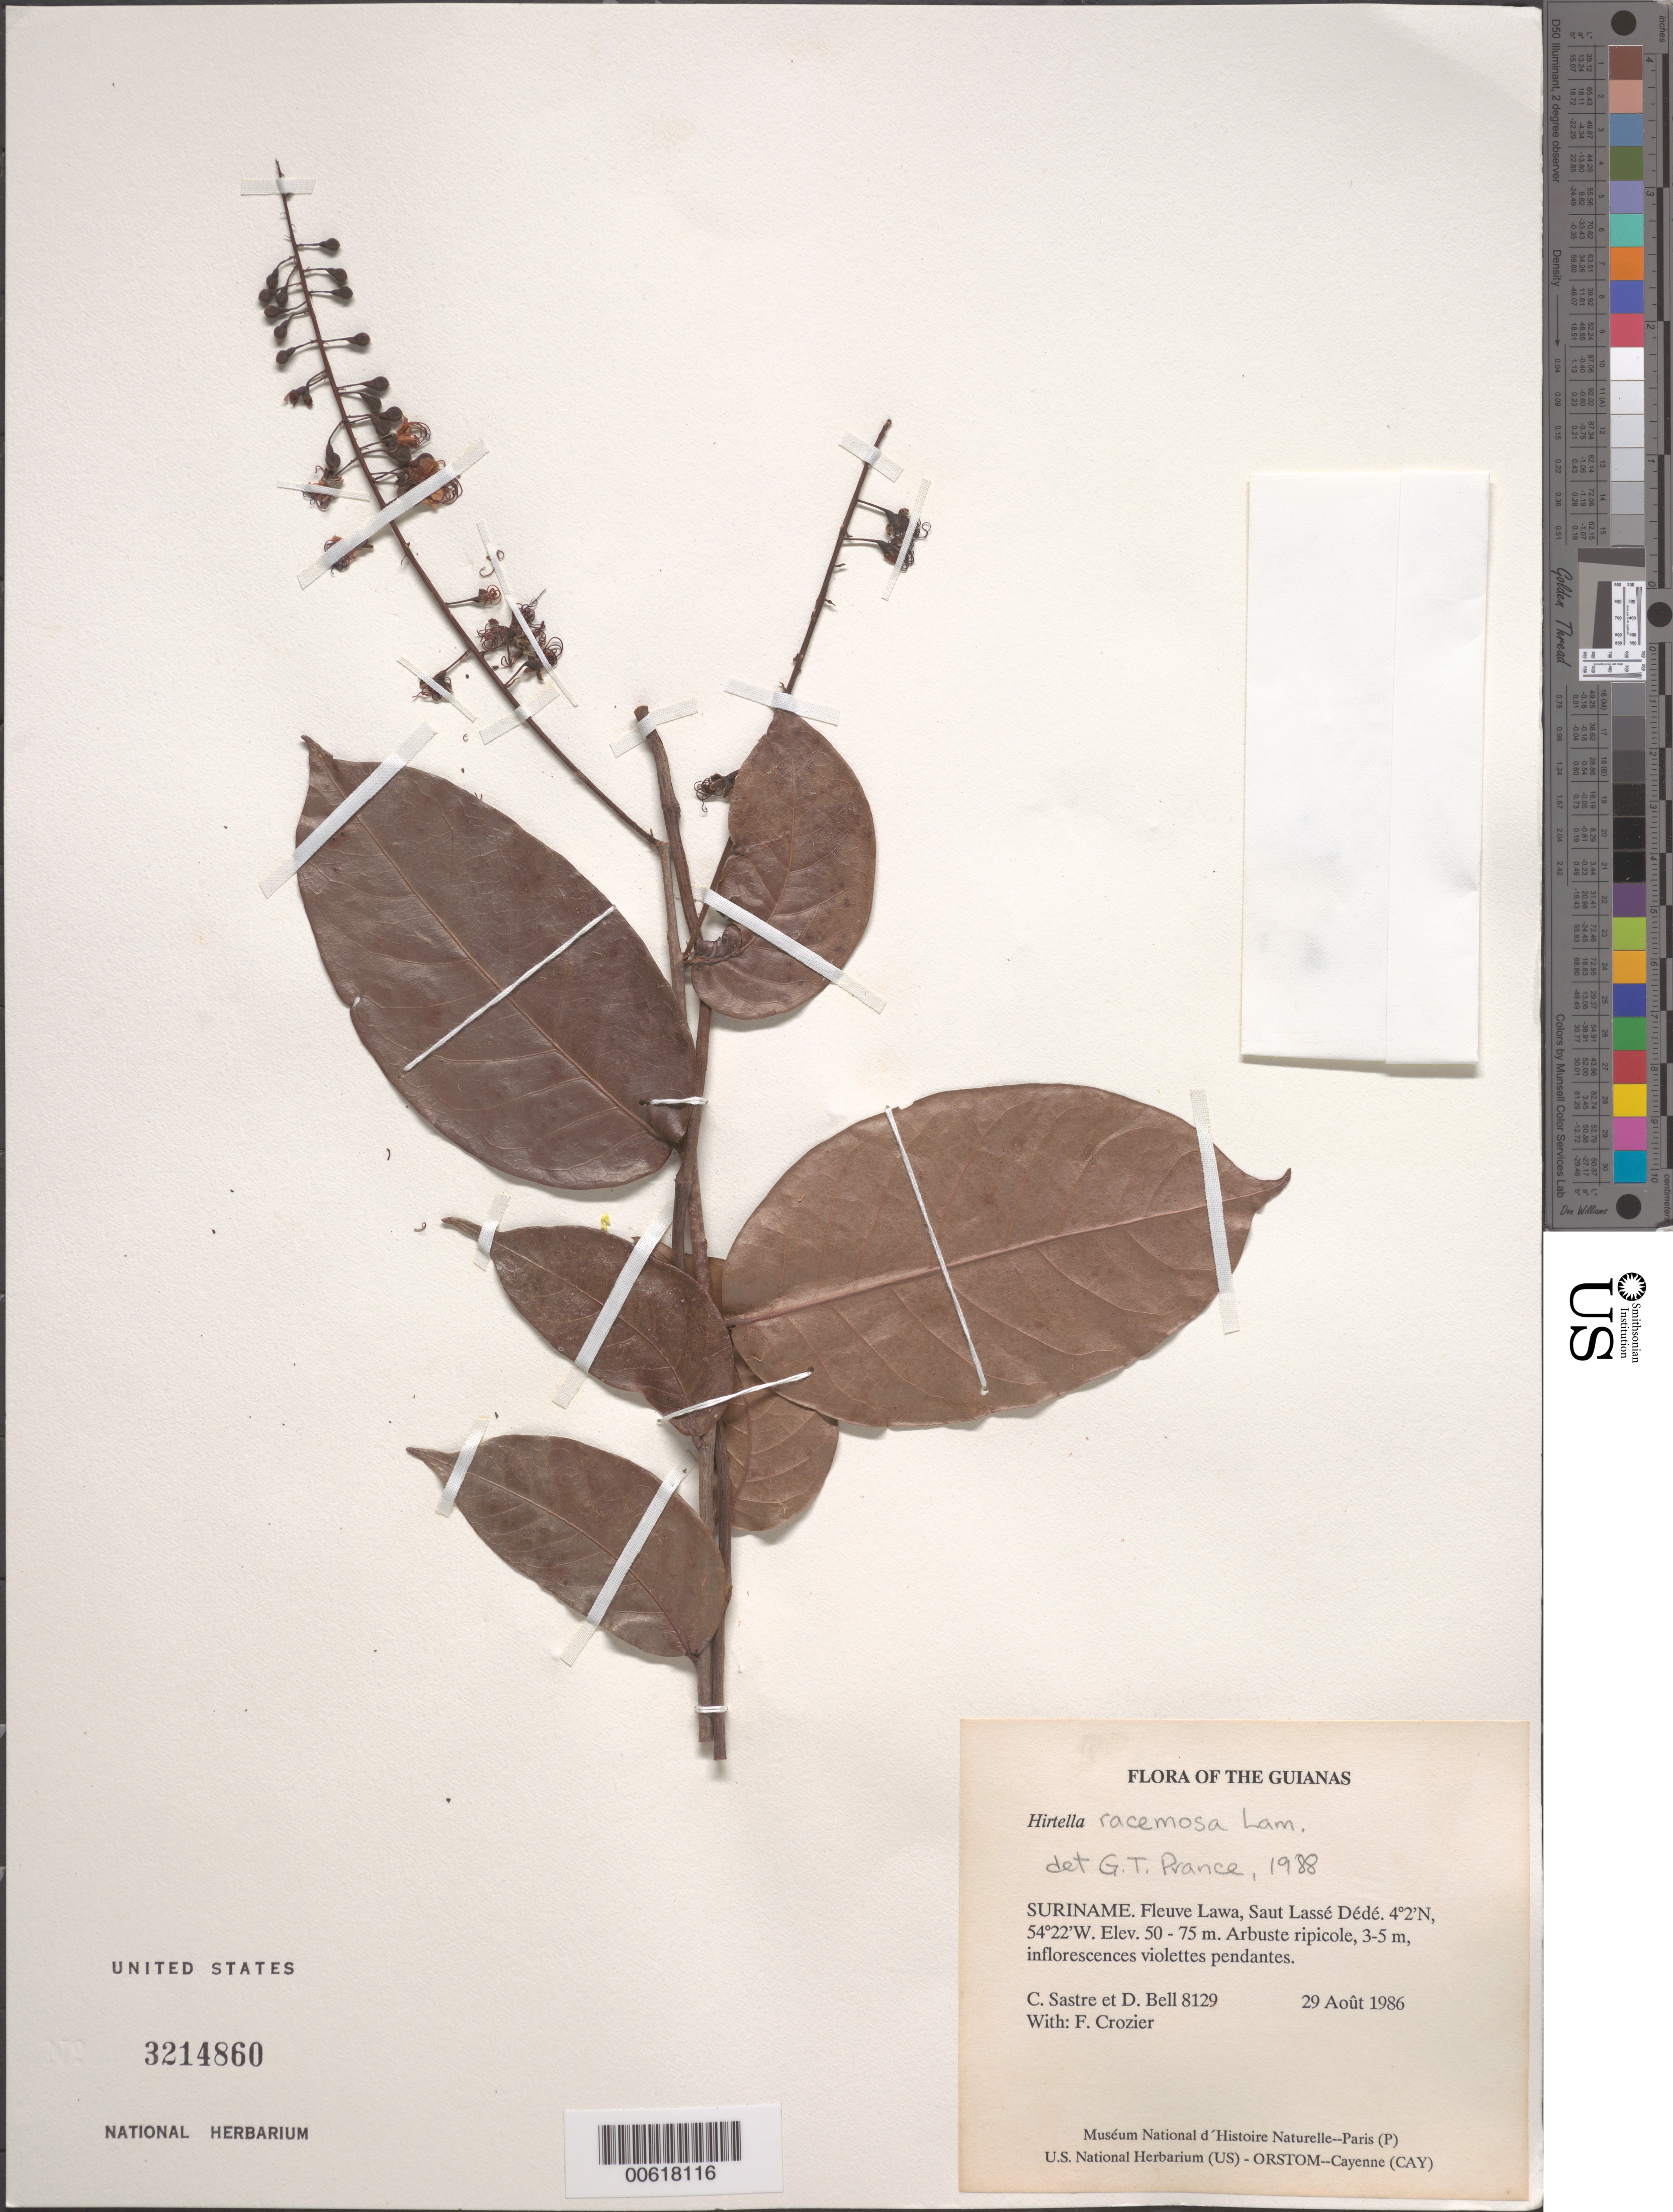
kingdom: Plantae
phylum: Tracheophyta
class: Magnoliopsida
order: Malpighiales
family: Chrysobalanaceae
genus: Hirtella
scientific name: Hirtella racemosa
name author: Lam.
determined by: Prance, G. T.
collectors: C. H. L. Sastre, D. A. Bell & F. Crozier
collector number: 8129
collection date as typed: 29 August 1986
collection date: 1986-08-29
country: Suriname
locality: Fleuve Lawa, Saut Lassé Dédé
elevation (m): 50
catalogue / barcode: US 3214860